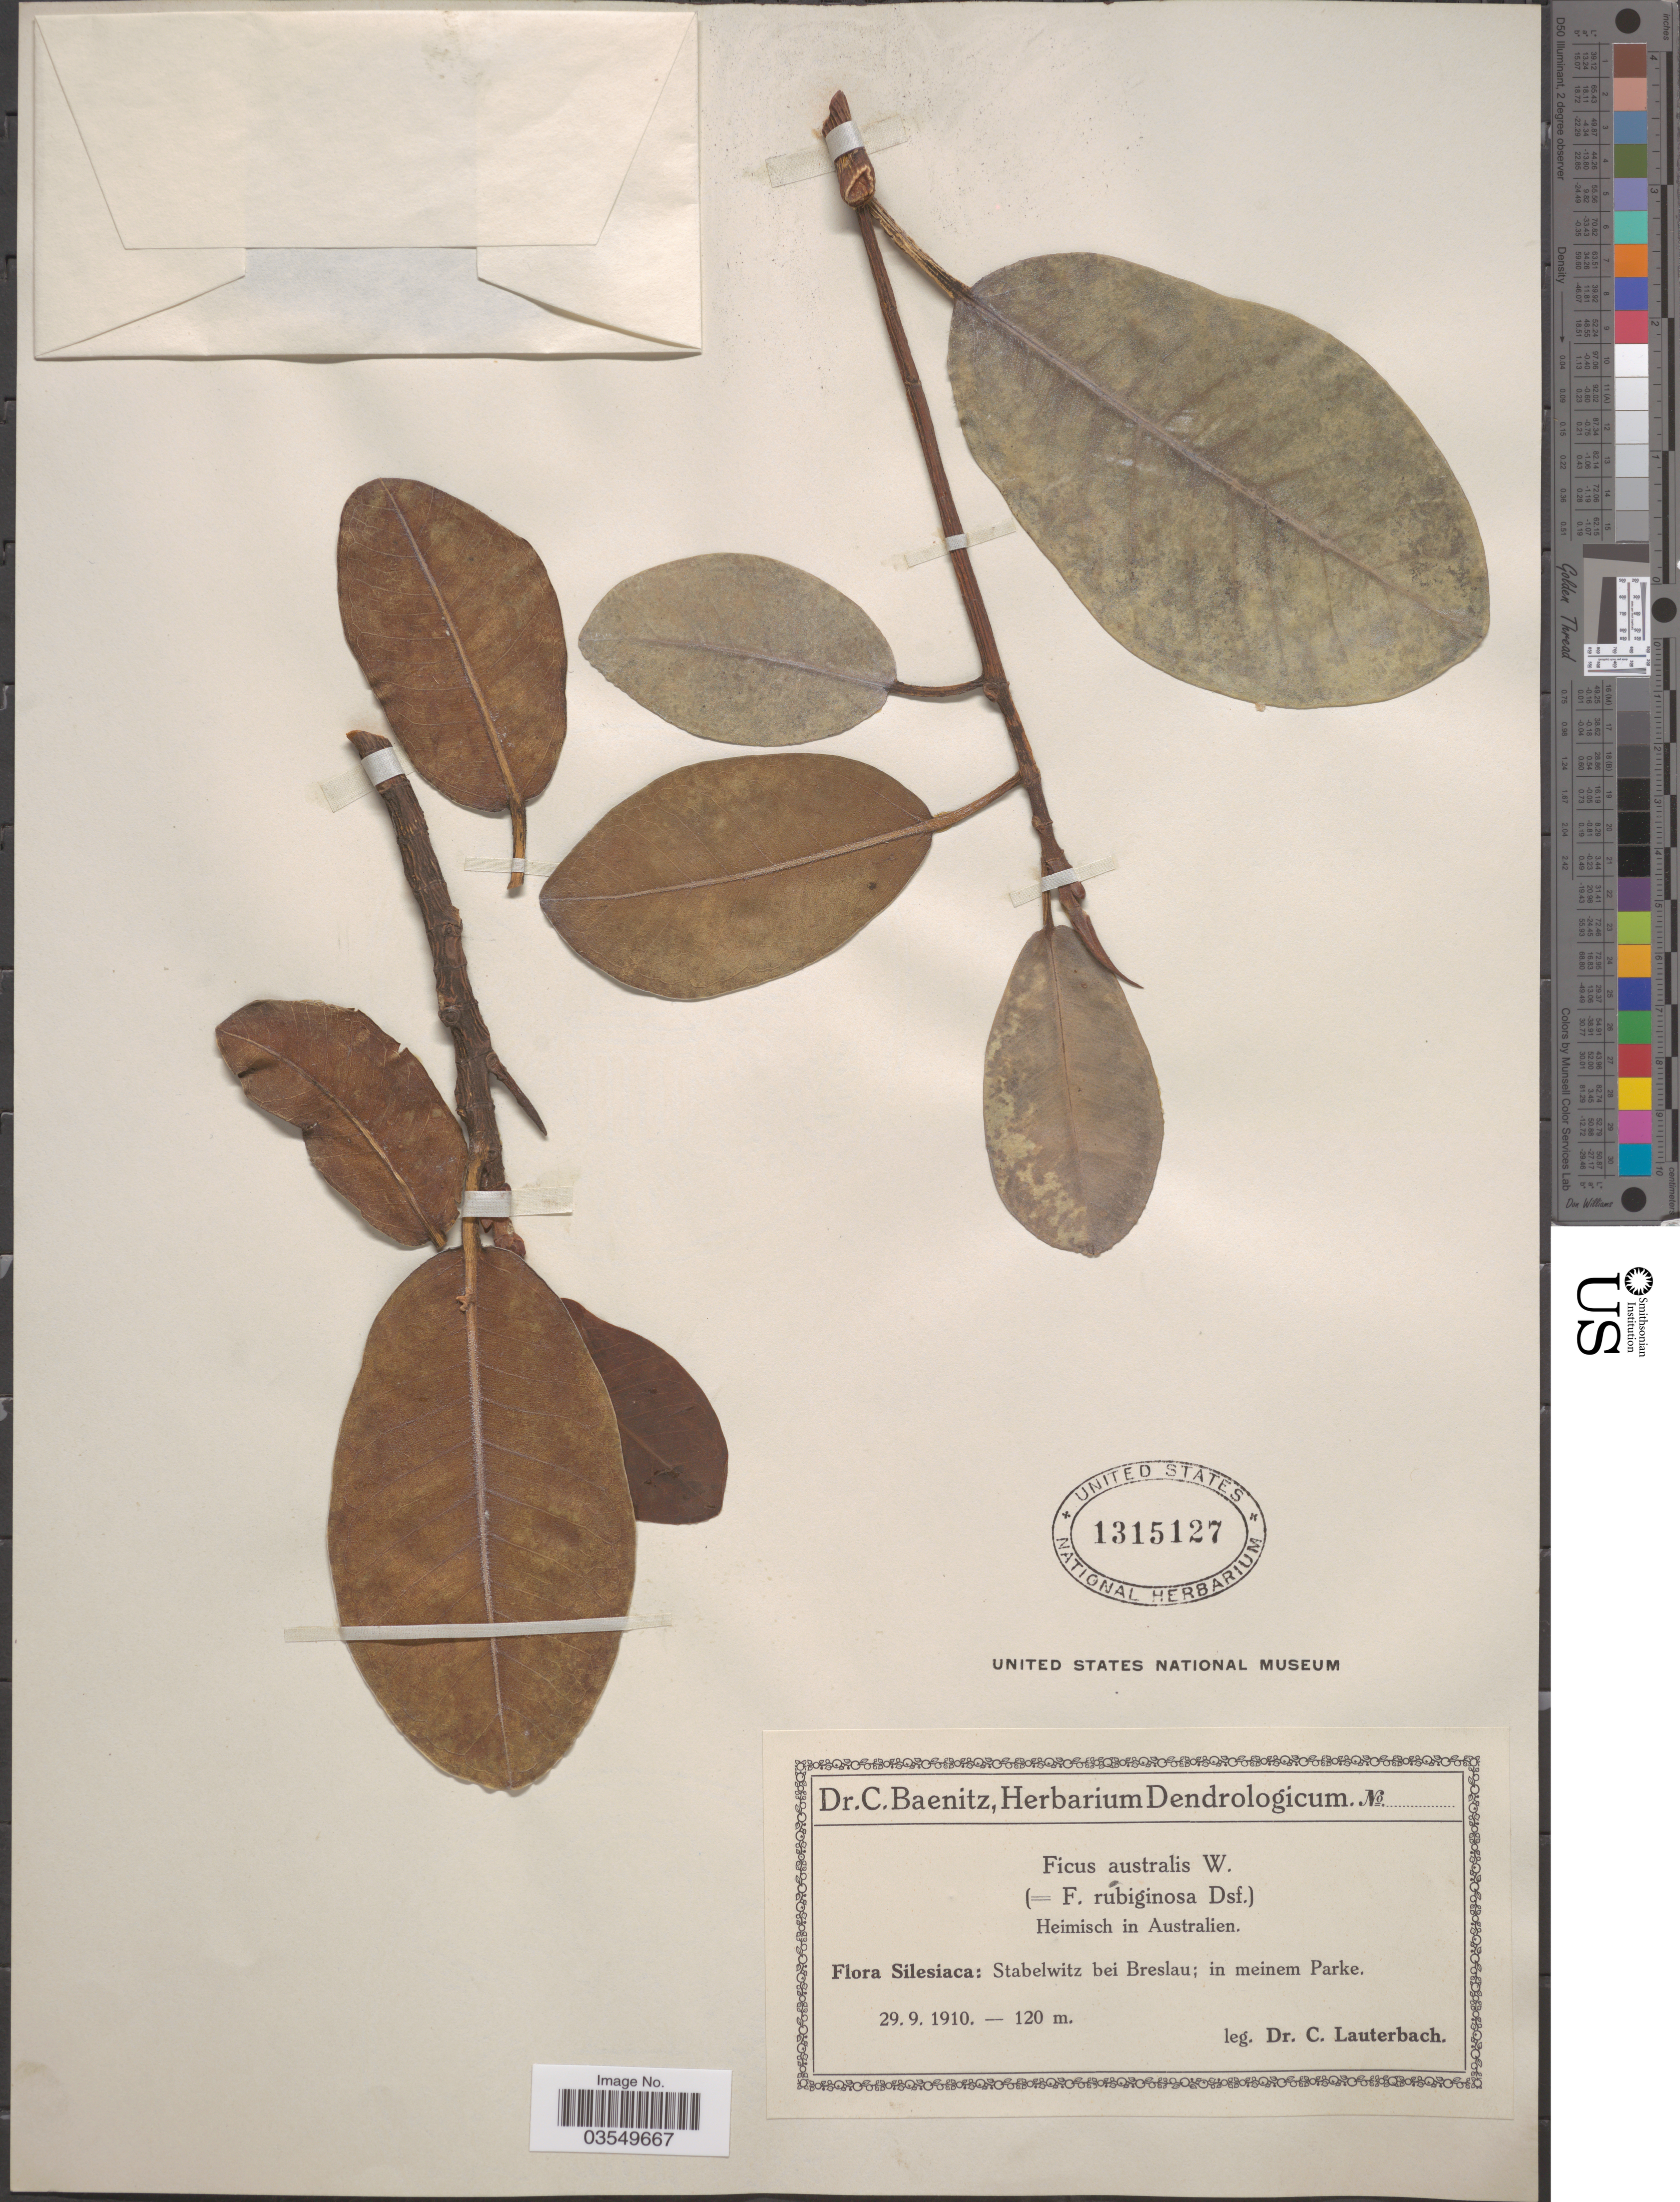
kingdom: Plantae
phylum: Tracheophyta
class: Magnoliopsida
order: Rosales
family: Moraceae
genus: Ficus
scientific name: Ficus australis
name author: Willd.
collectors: C. A. G. Lauterbach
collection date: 1910-09-29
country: Poland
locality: Silesiaca: Stabelwitz bei Breslau; in meinem Parke.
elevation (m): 120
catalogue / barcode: US 1315127